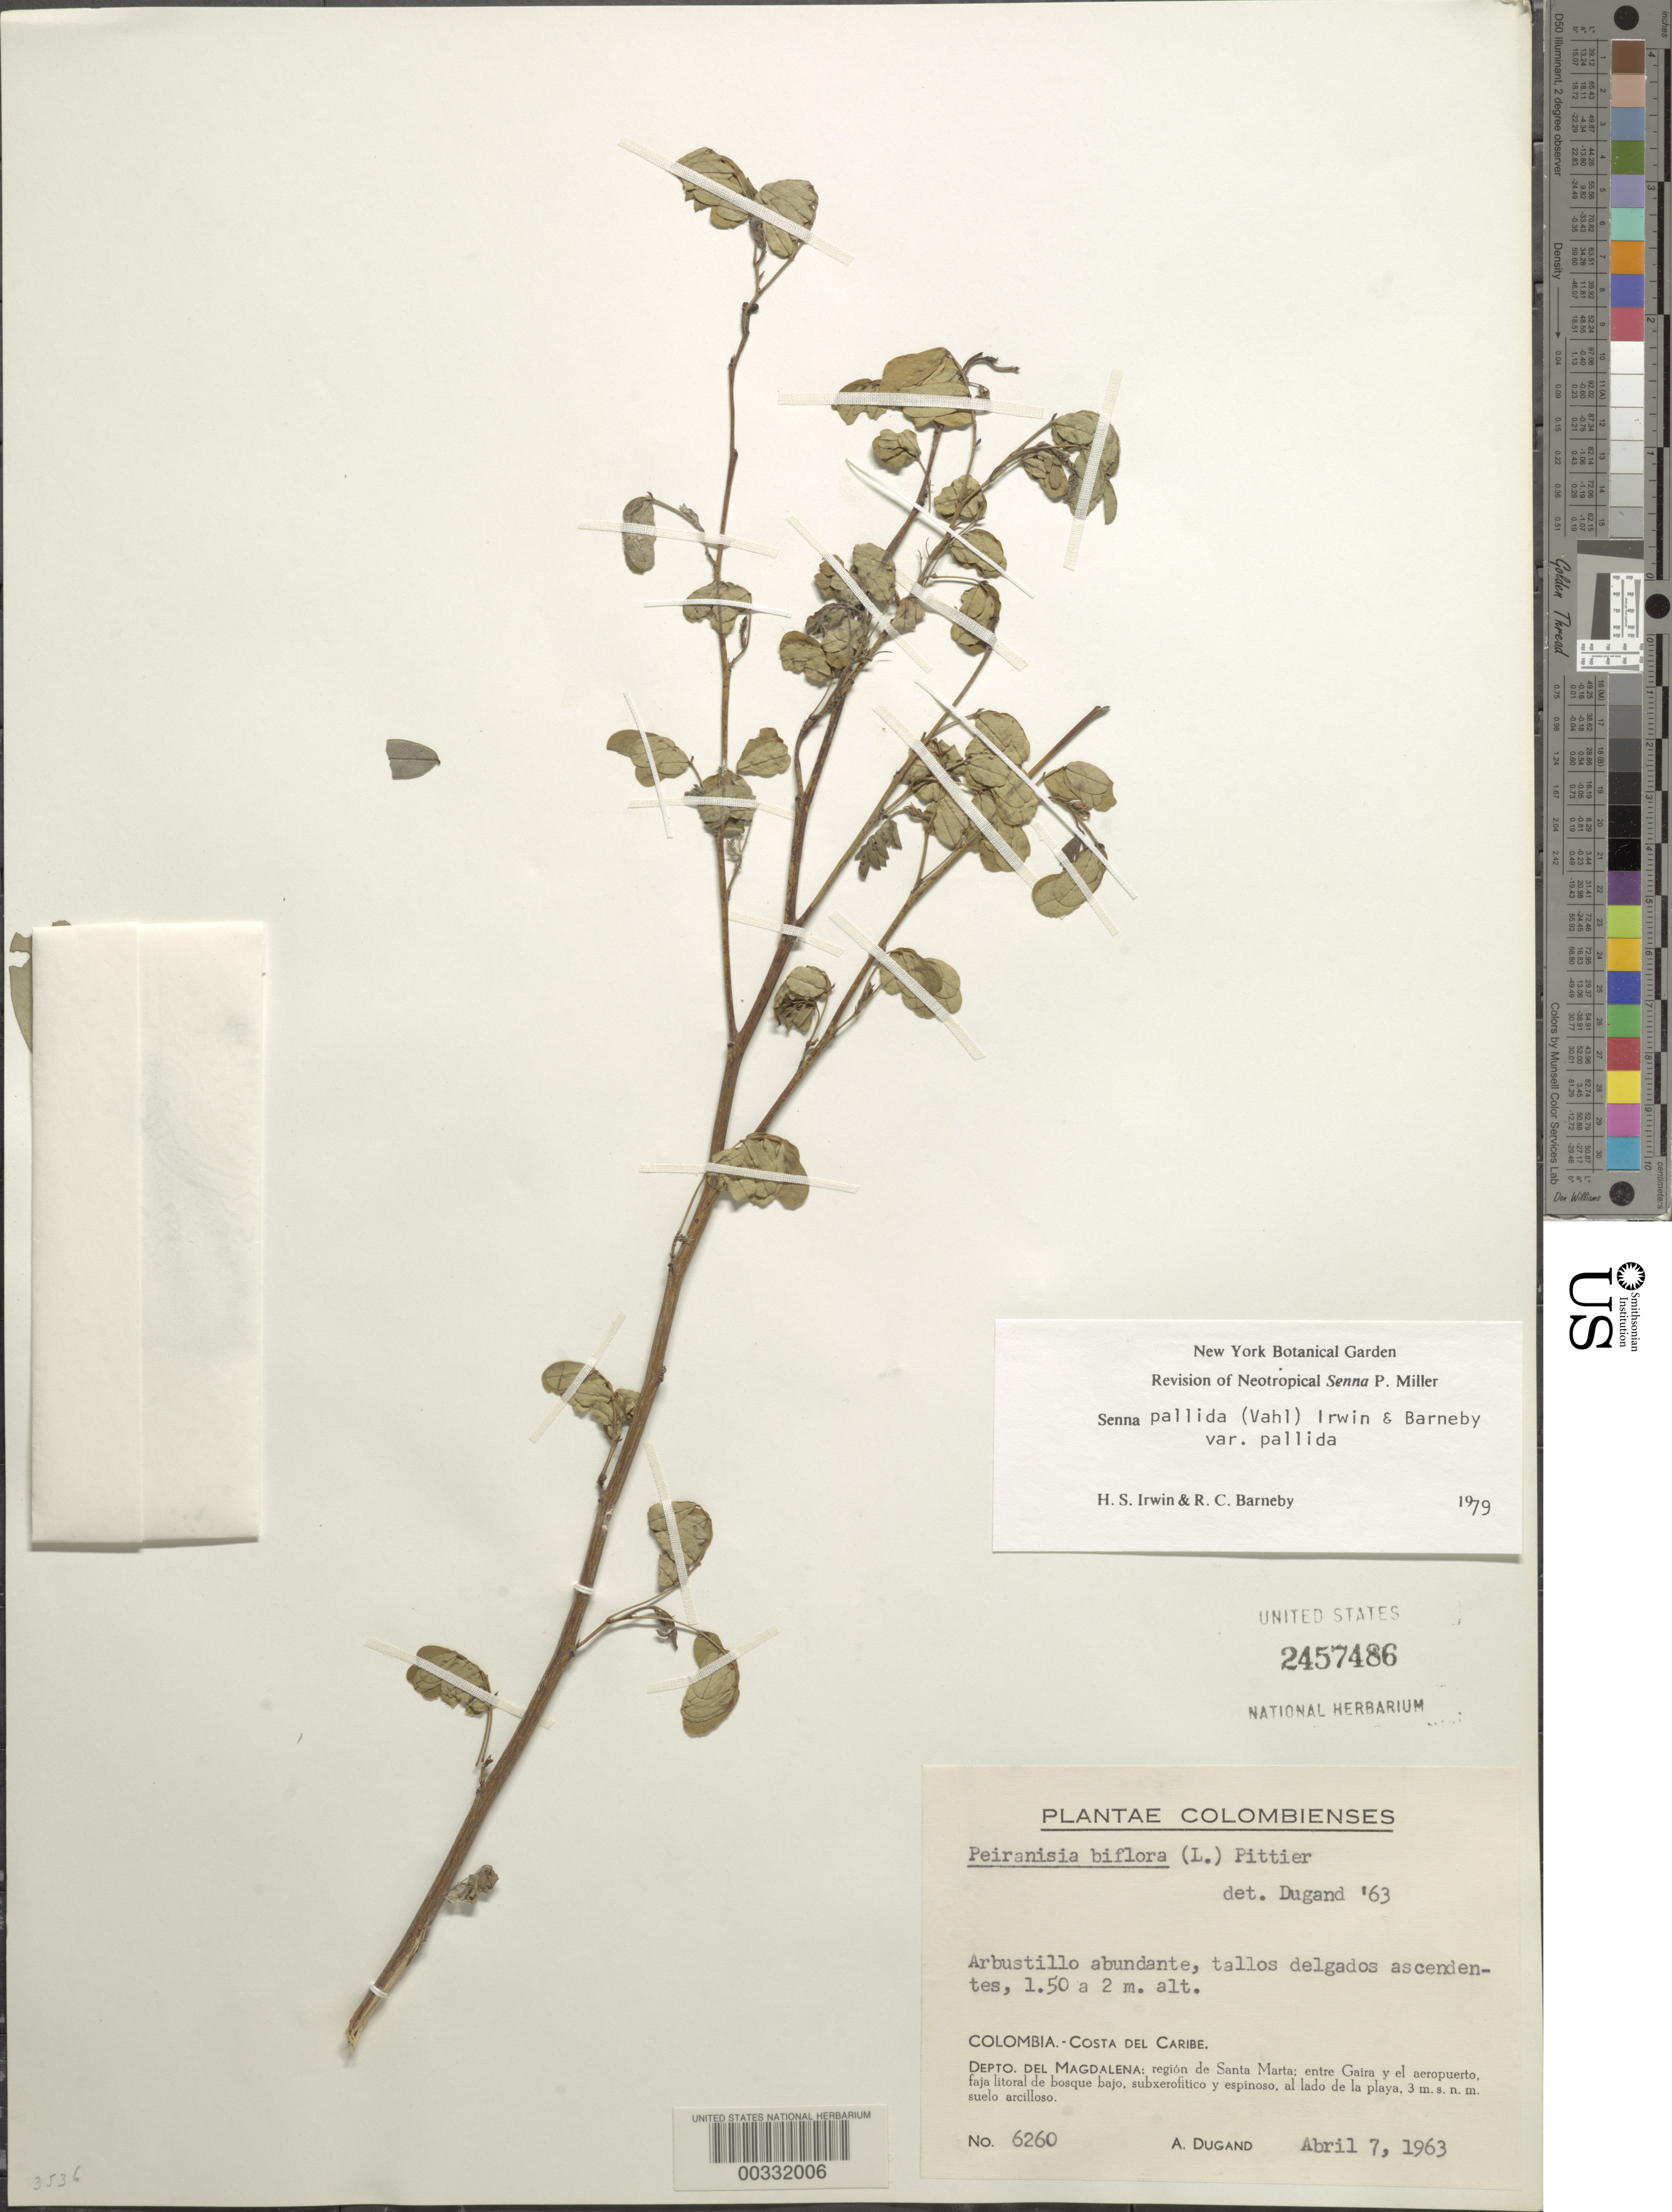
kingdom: Plantae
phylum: Tracheophyta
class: Magnoliopsida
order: Fabales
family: Fabaceae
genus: Senna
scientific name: Senna pallida var. pallida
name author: (Vahl) H.S. Irwin & Barneby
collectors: A. Dugand G.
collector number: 6260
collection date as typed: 07 Apr 1963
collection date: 1963-04-07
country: Colombia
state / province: Magdalena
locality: Costa del Caribe; region of Santa Marta; between gaira and el Aeropuerto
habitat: Clay ground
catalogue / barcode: US 2457486